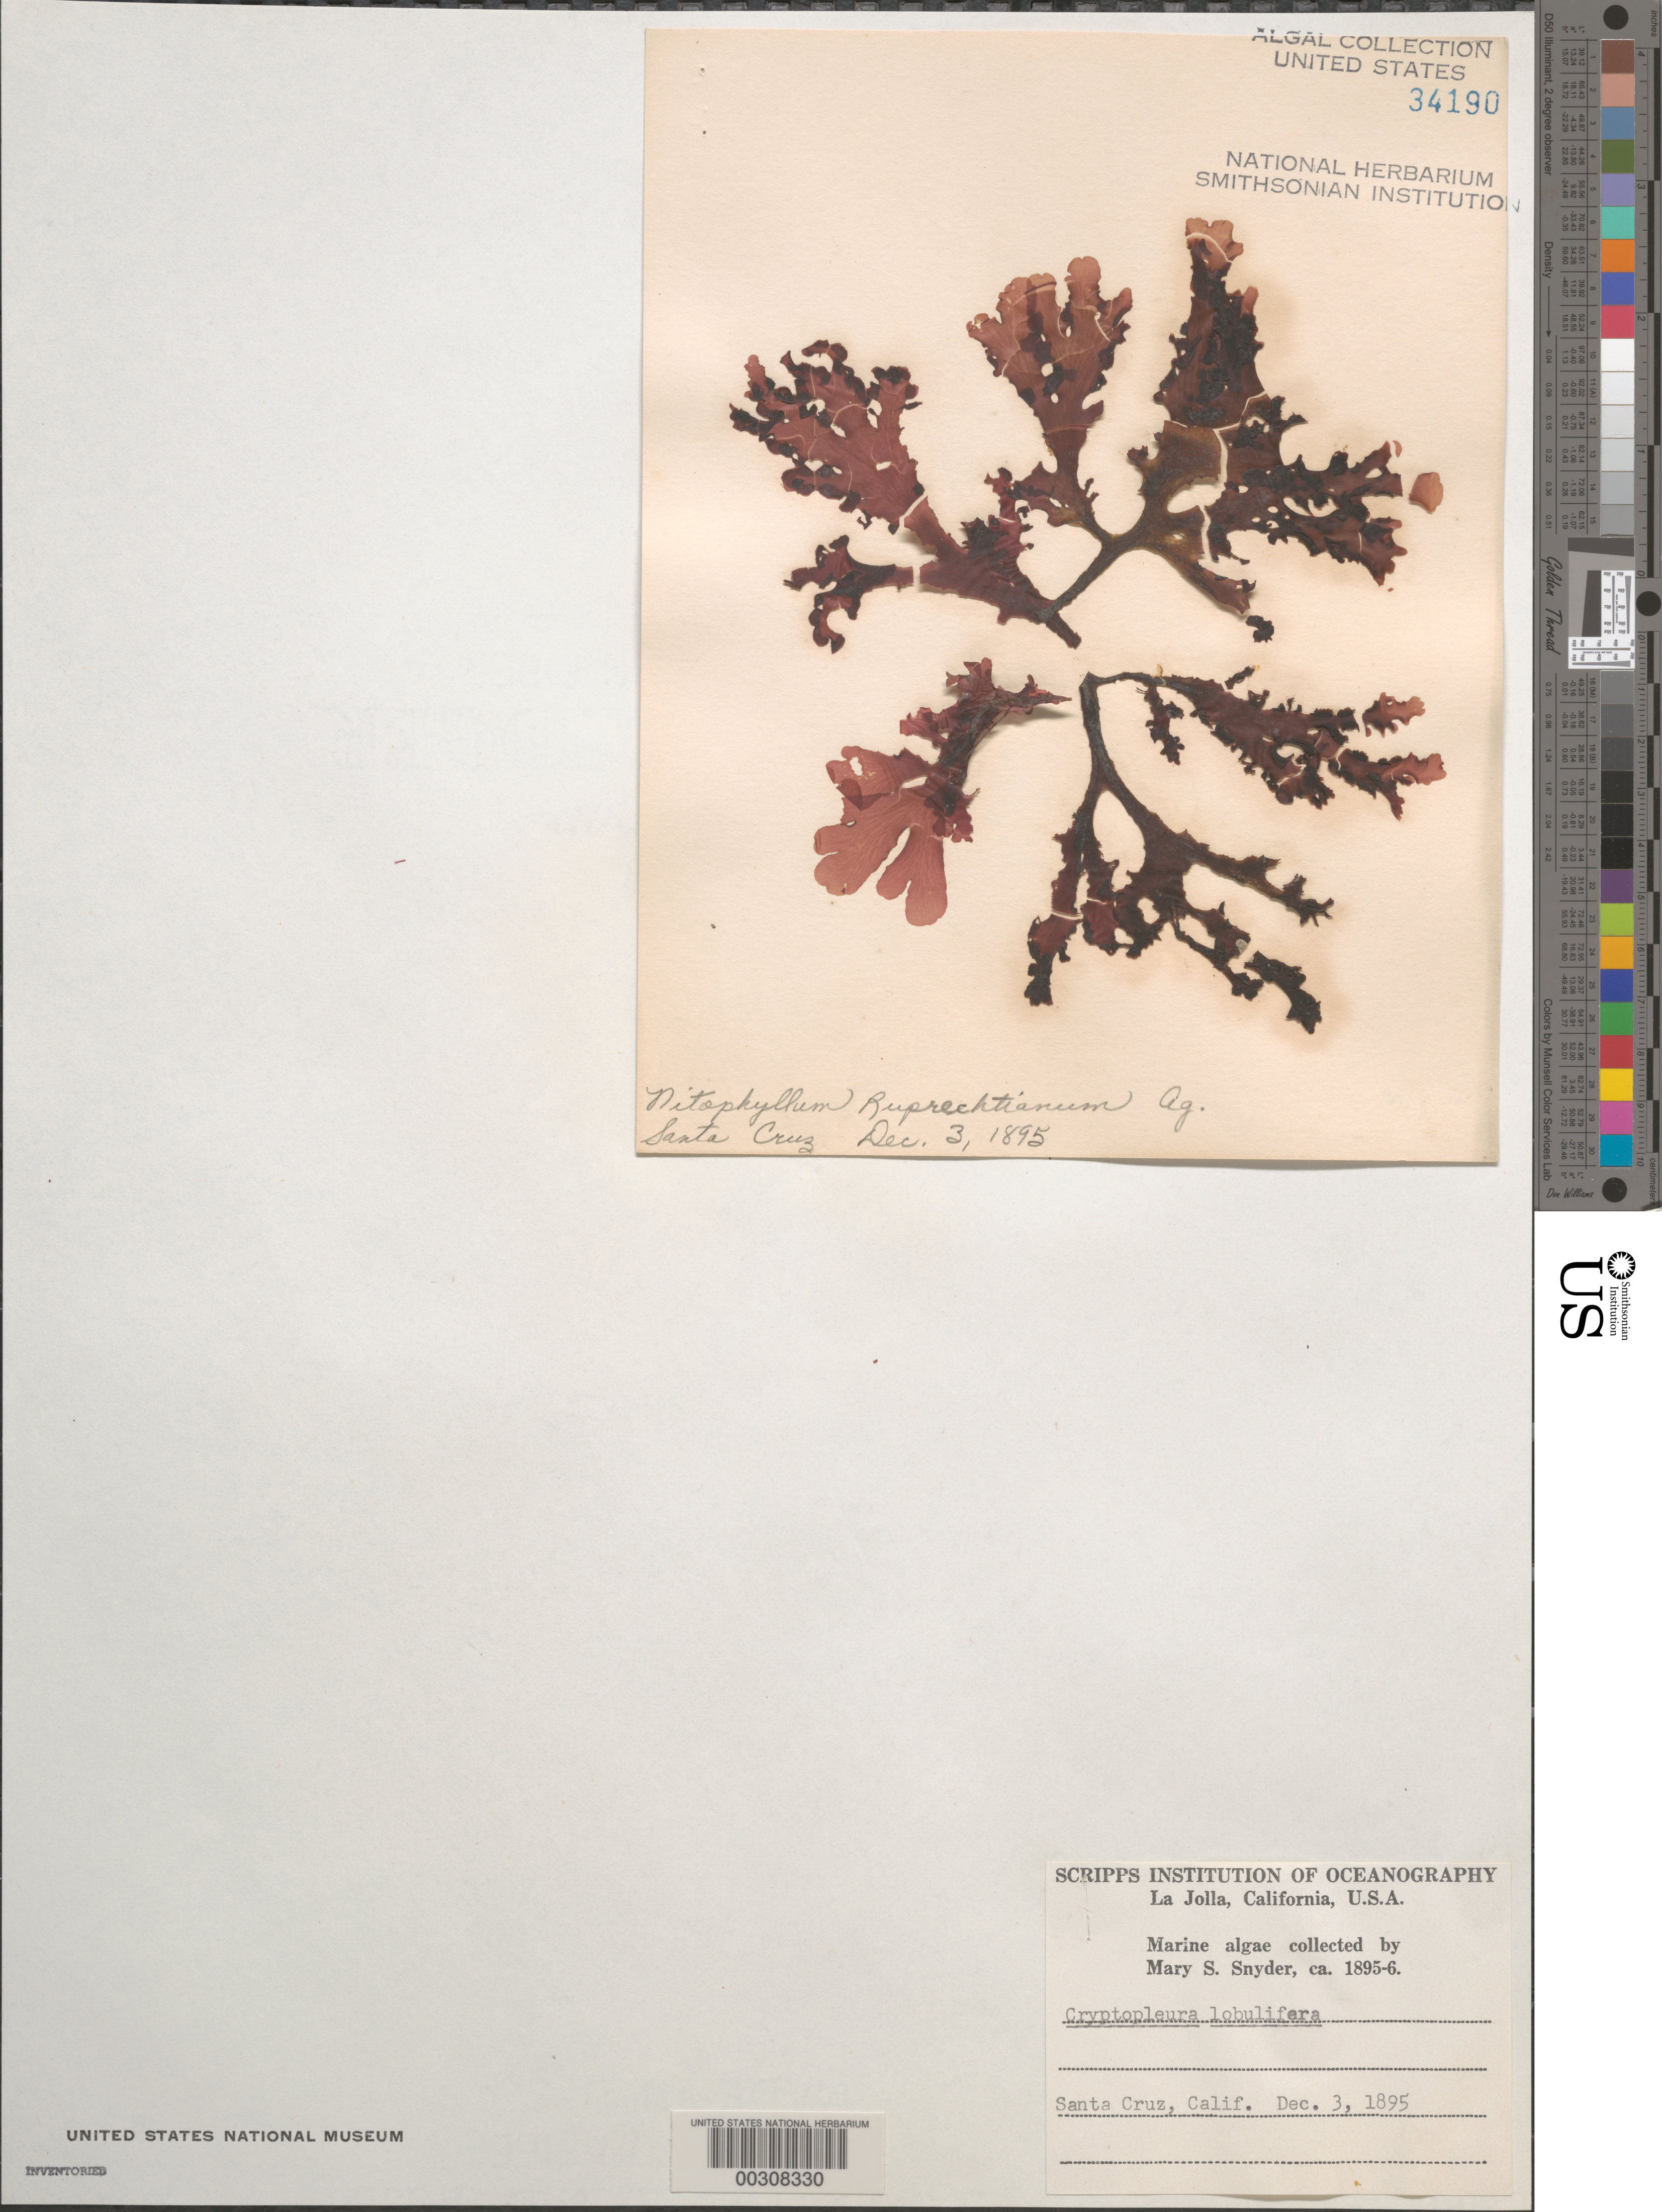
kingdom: Plantae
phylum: Rhodophyta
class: Florideophyceae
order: Ceramiales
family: Delesseriaceae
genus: Cryptopleura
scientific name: Cryptopleura lobulifera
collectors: M. Snyder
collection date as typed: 03 Dec 1895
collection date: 1895-12-03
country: United States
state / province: California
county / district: Santa Cruz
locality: Santa Cruz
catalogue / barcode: US 34190